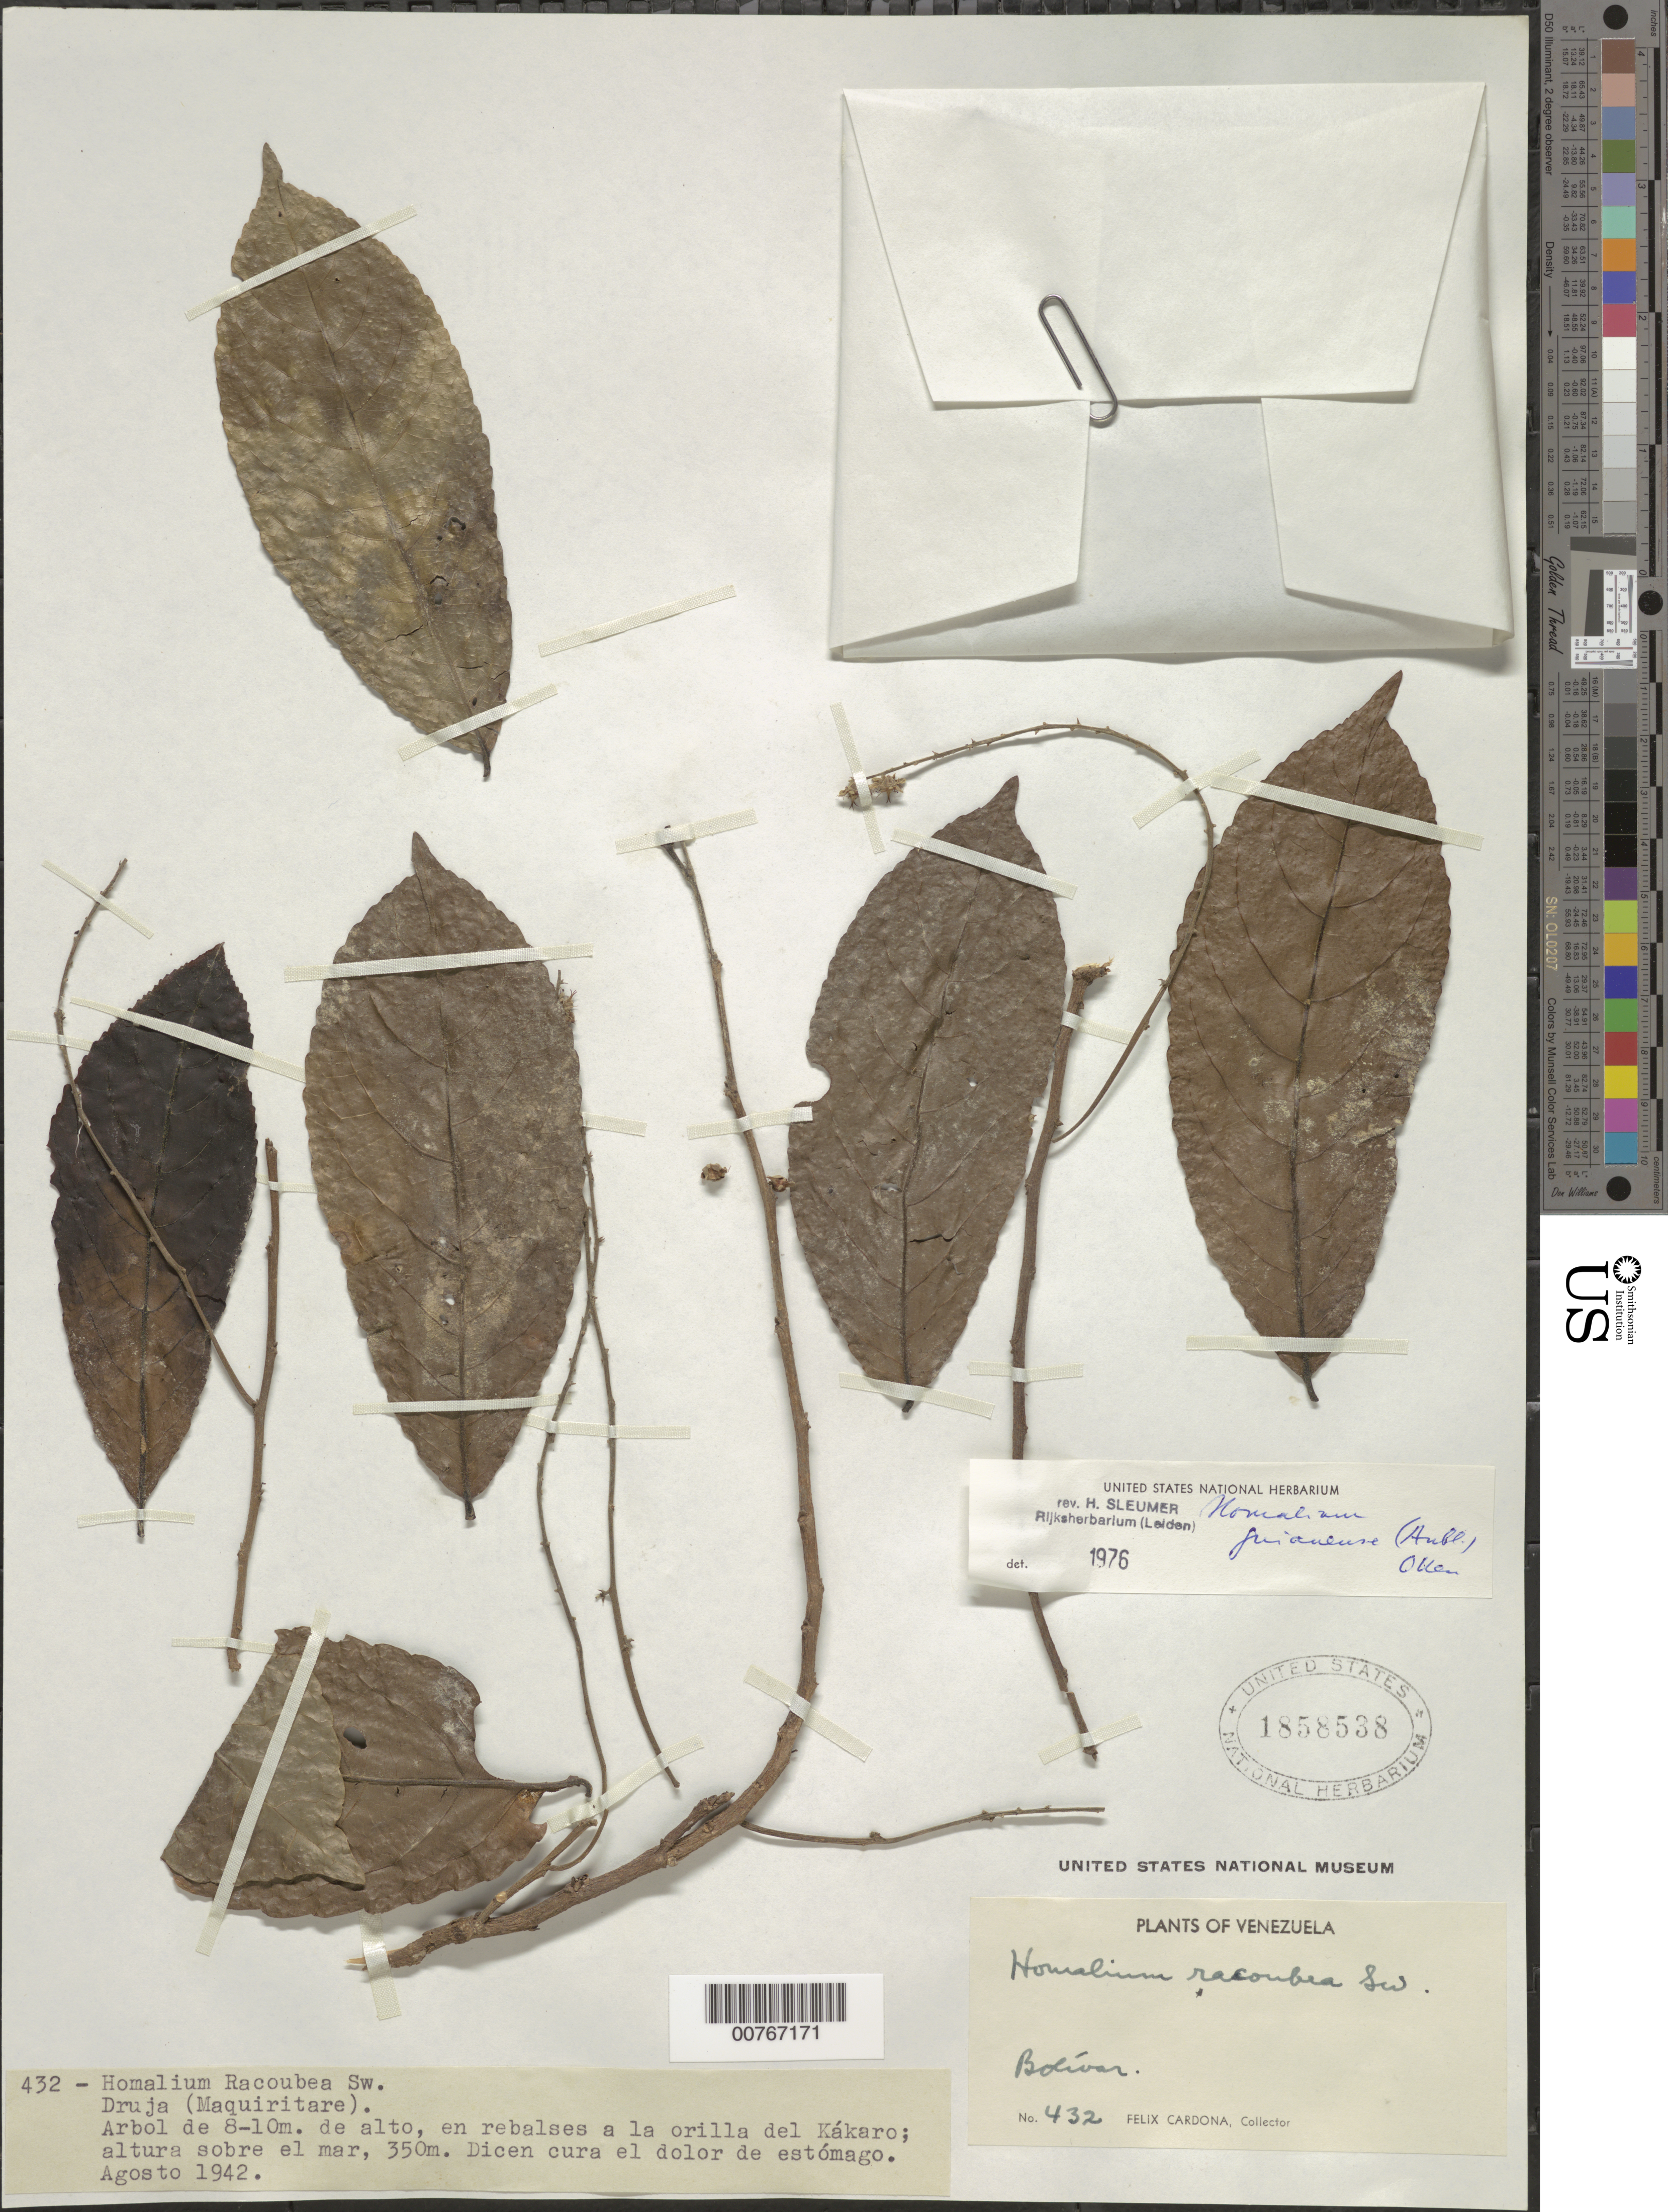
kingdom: Plantae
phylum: Tracheophyta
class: Magnoliopsida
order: Malpighiales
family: Salicaceae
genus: Homalium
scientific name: Homalium guianense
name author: (Aubl.) Oken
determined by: Sleumer, H. O.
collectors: F. Cardona Puig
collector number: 432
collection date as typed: Aug-42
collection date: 1942-08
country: Venezuela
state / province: Bolívar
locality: Río Kakaro, affluent of Erebato, alto Caura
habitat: Rebalses a la orilla del rio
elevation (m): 350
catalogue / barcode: US 1858538